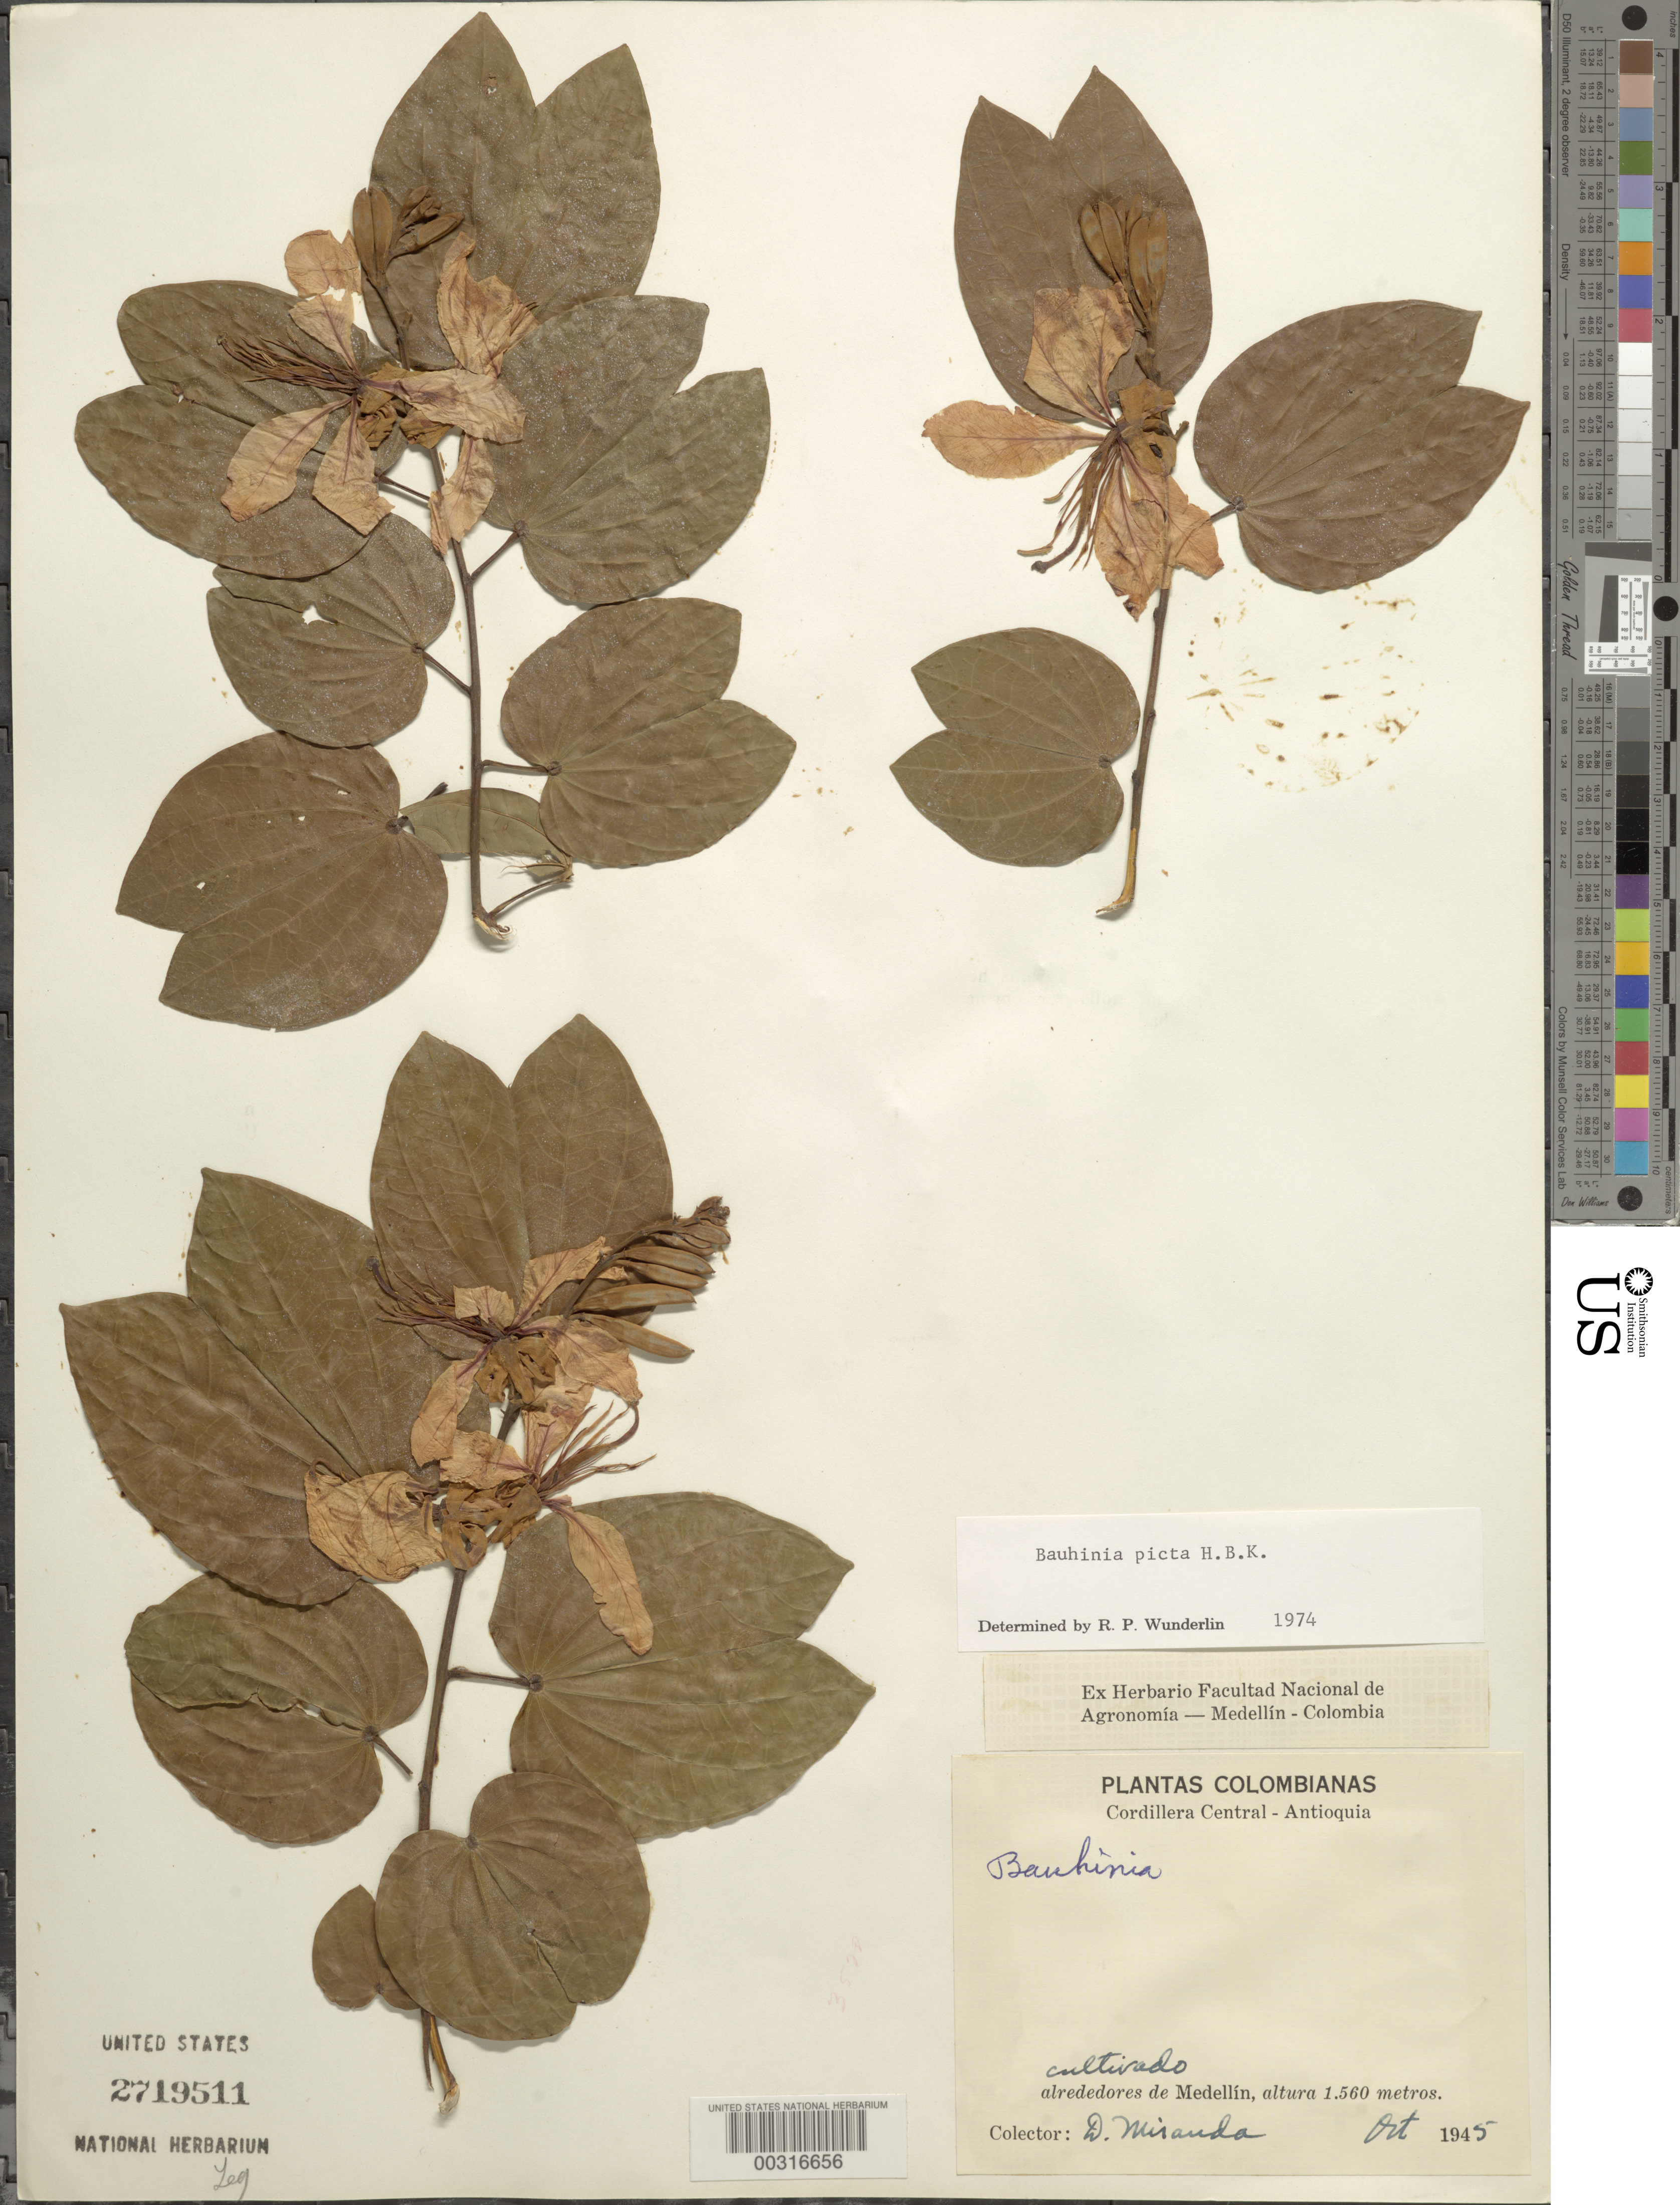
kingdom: Plantae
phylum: Tracheophyta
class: Magnoliopsida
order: Fabales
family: Fabaceae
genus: Bauhinia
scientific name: Bauhinia picta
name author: (Humb. & Bonpl.) DC.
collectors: D. Miranda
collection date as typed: Oct 1945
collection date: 1945-10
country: Colombia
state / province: Antioquia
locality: Vicinity of Medellin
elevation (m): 1560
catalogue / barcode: US 2719511